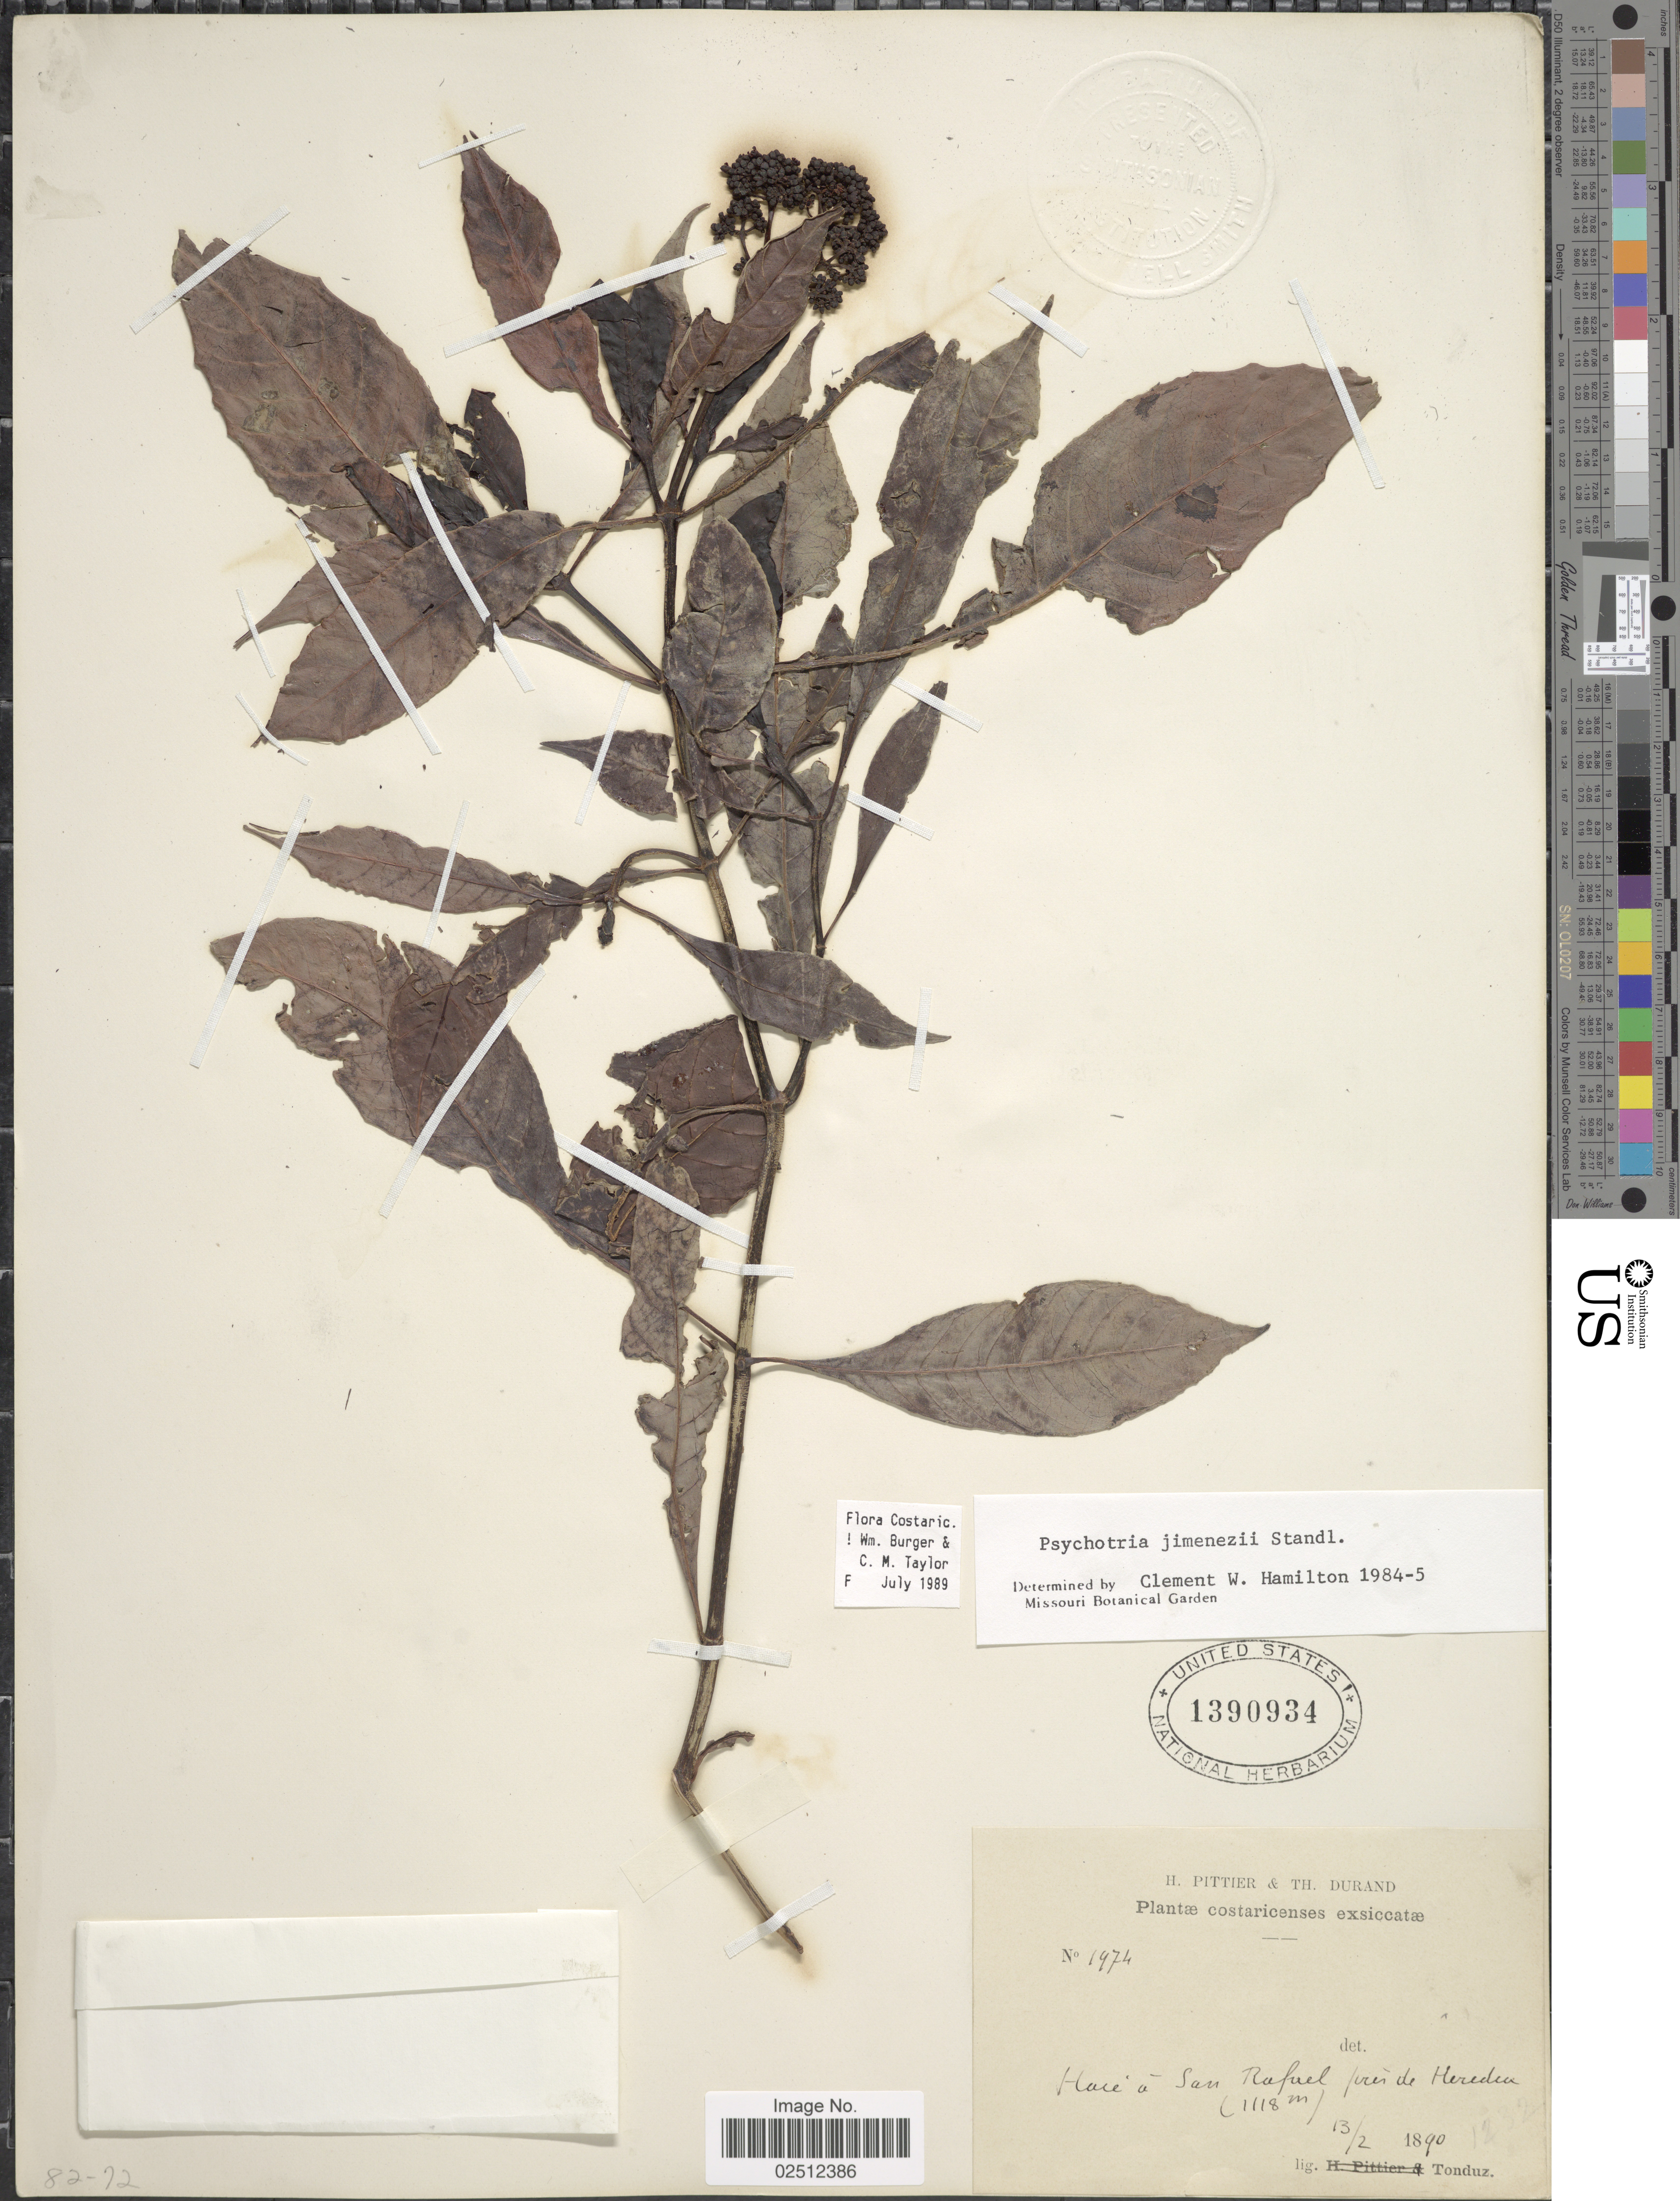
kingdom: Plantae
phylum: Tracheophyta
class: Magnoliopsida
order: Gentianales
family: Rubiaceae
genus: Psychotria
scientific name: Psychotria jimenezii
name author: Standl.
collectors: A. Tonduz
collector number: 1974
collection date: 1890-02-13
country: Costa Rica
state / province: Heredia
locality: Haie a San Rafael pres de Heredia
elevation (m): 1118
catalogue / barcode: US 1390934